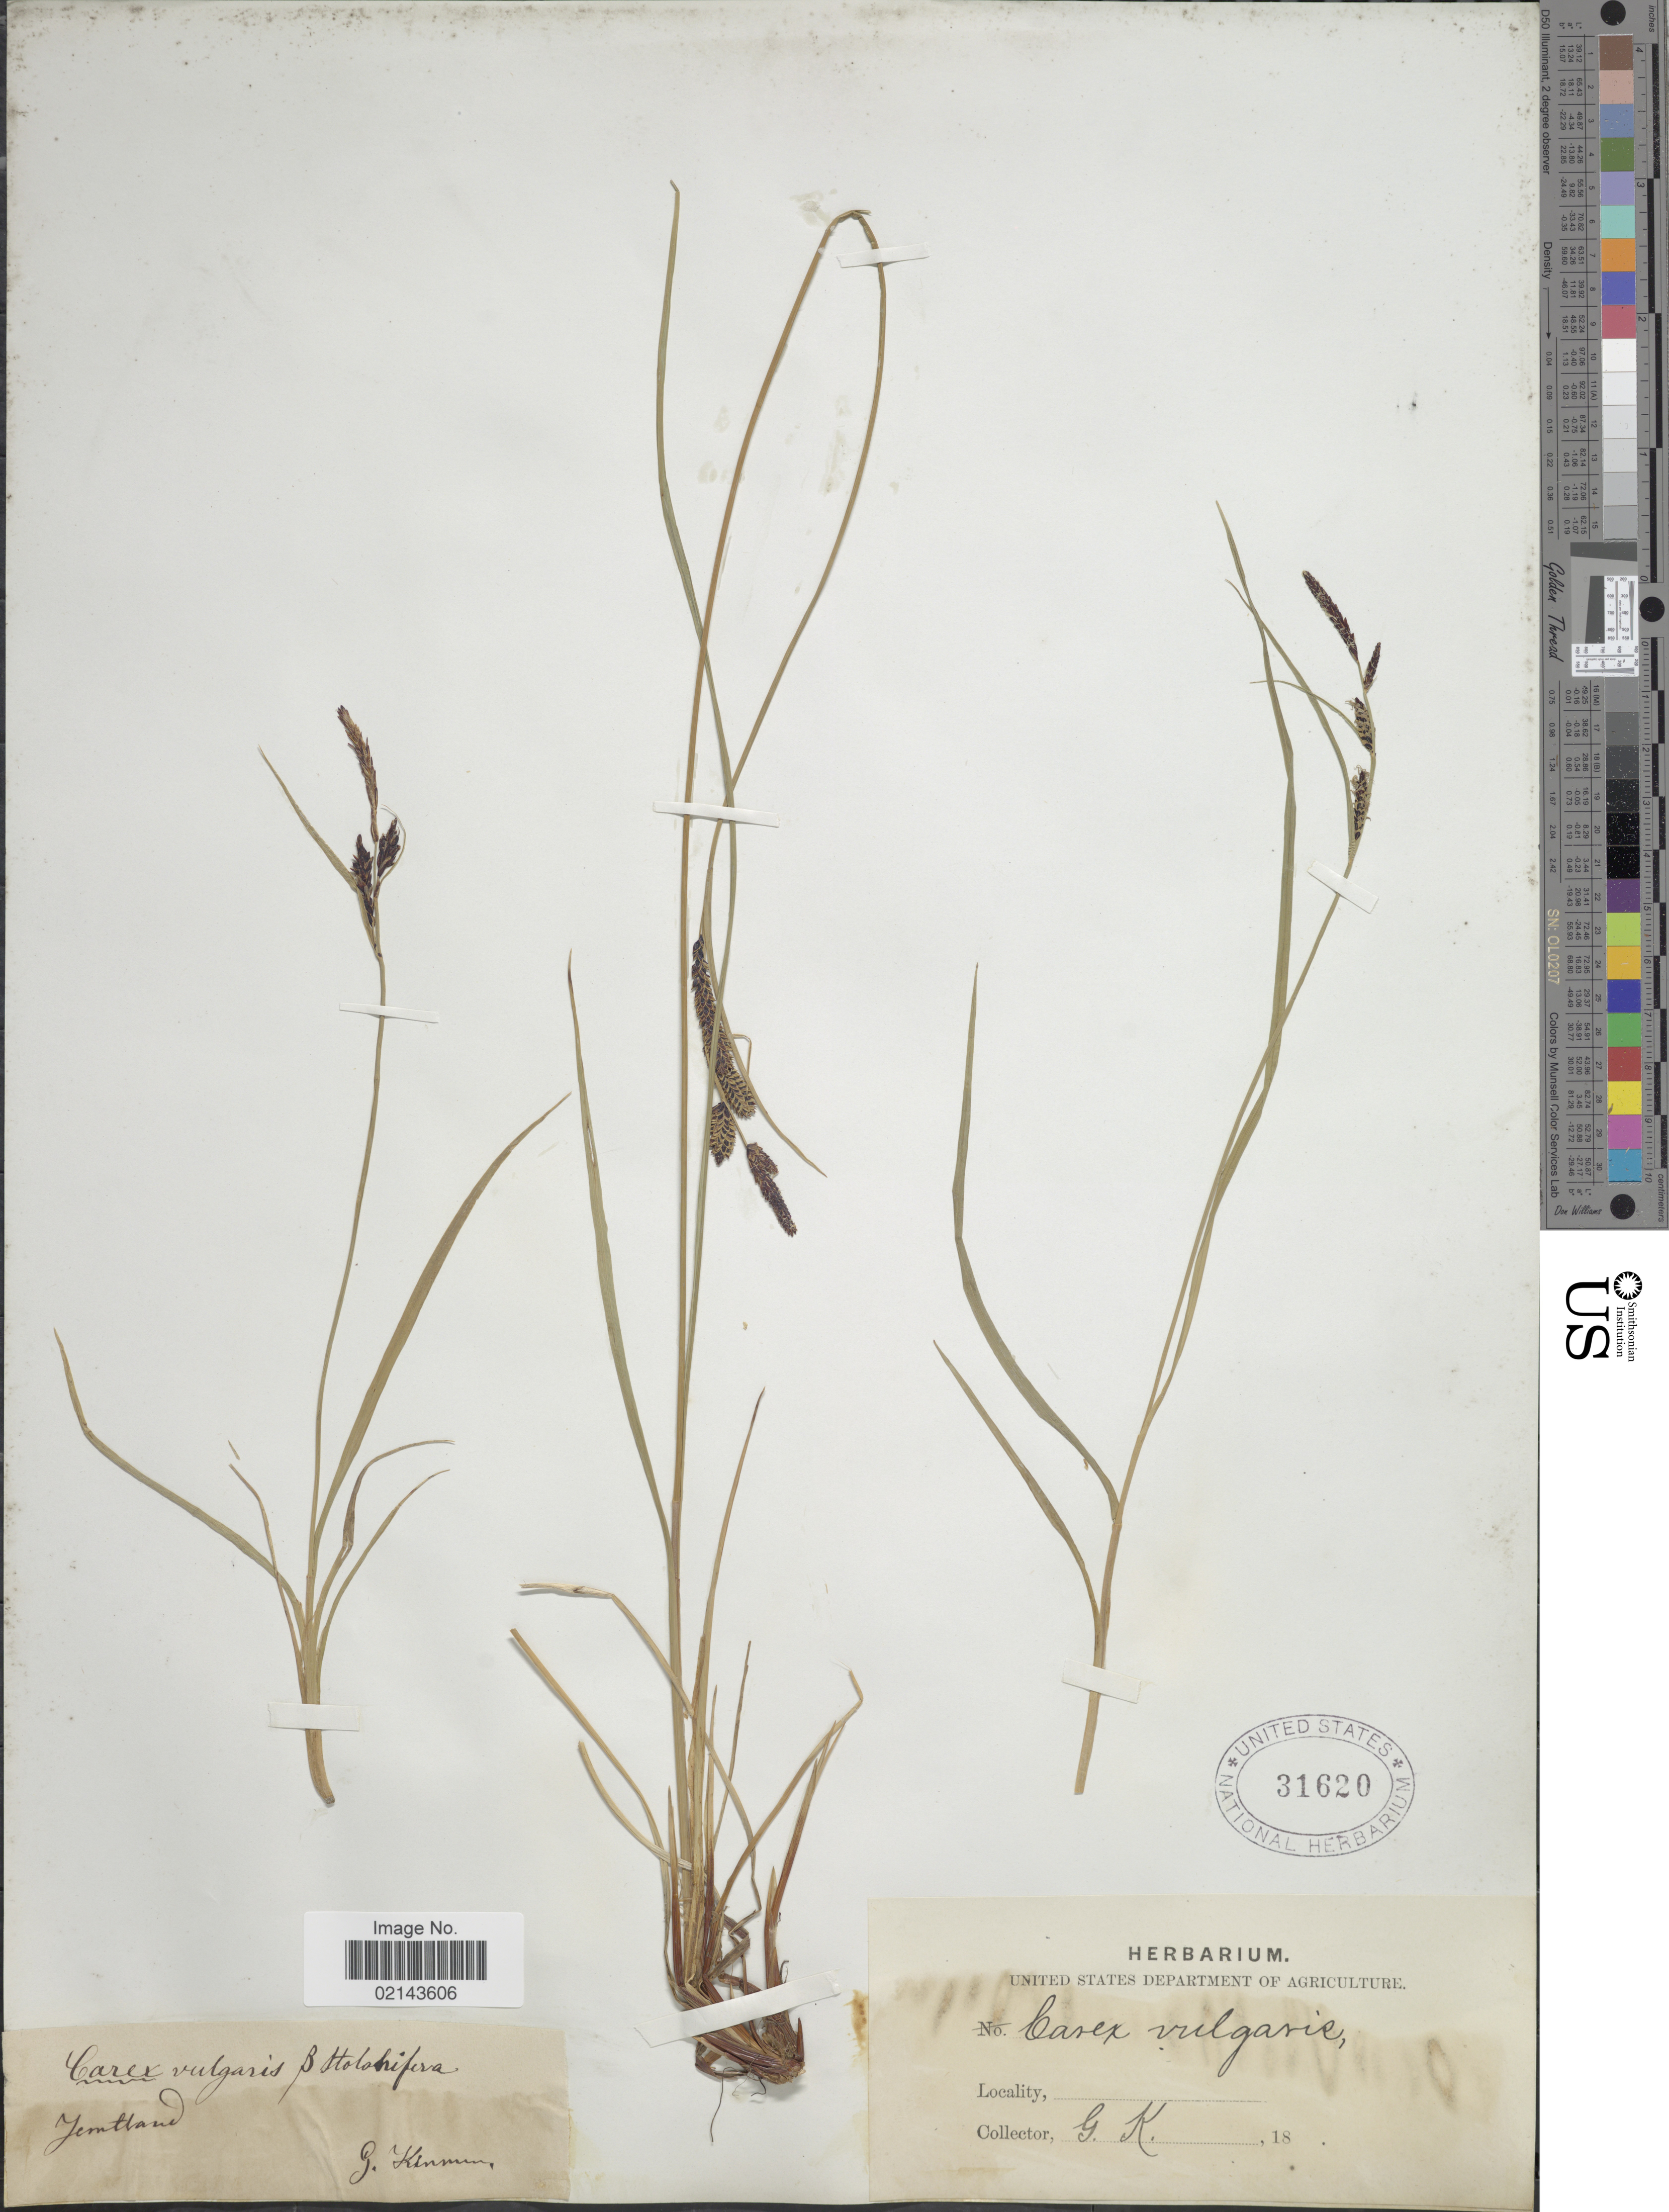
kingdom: Plantae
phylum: Tracheophyta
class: Liliopsida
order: Poales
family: Cyperaceae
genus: Carex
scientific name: Carex sp.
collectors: G. Kinman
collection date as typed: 18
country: Norway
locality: Jemtland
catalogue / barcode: US 31620